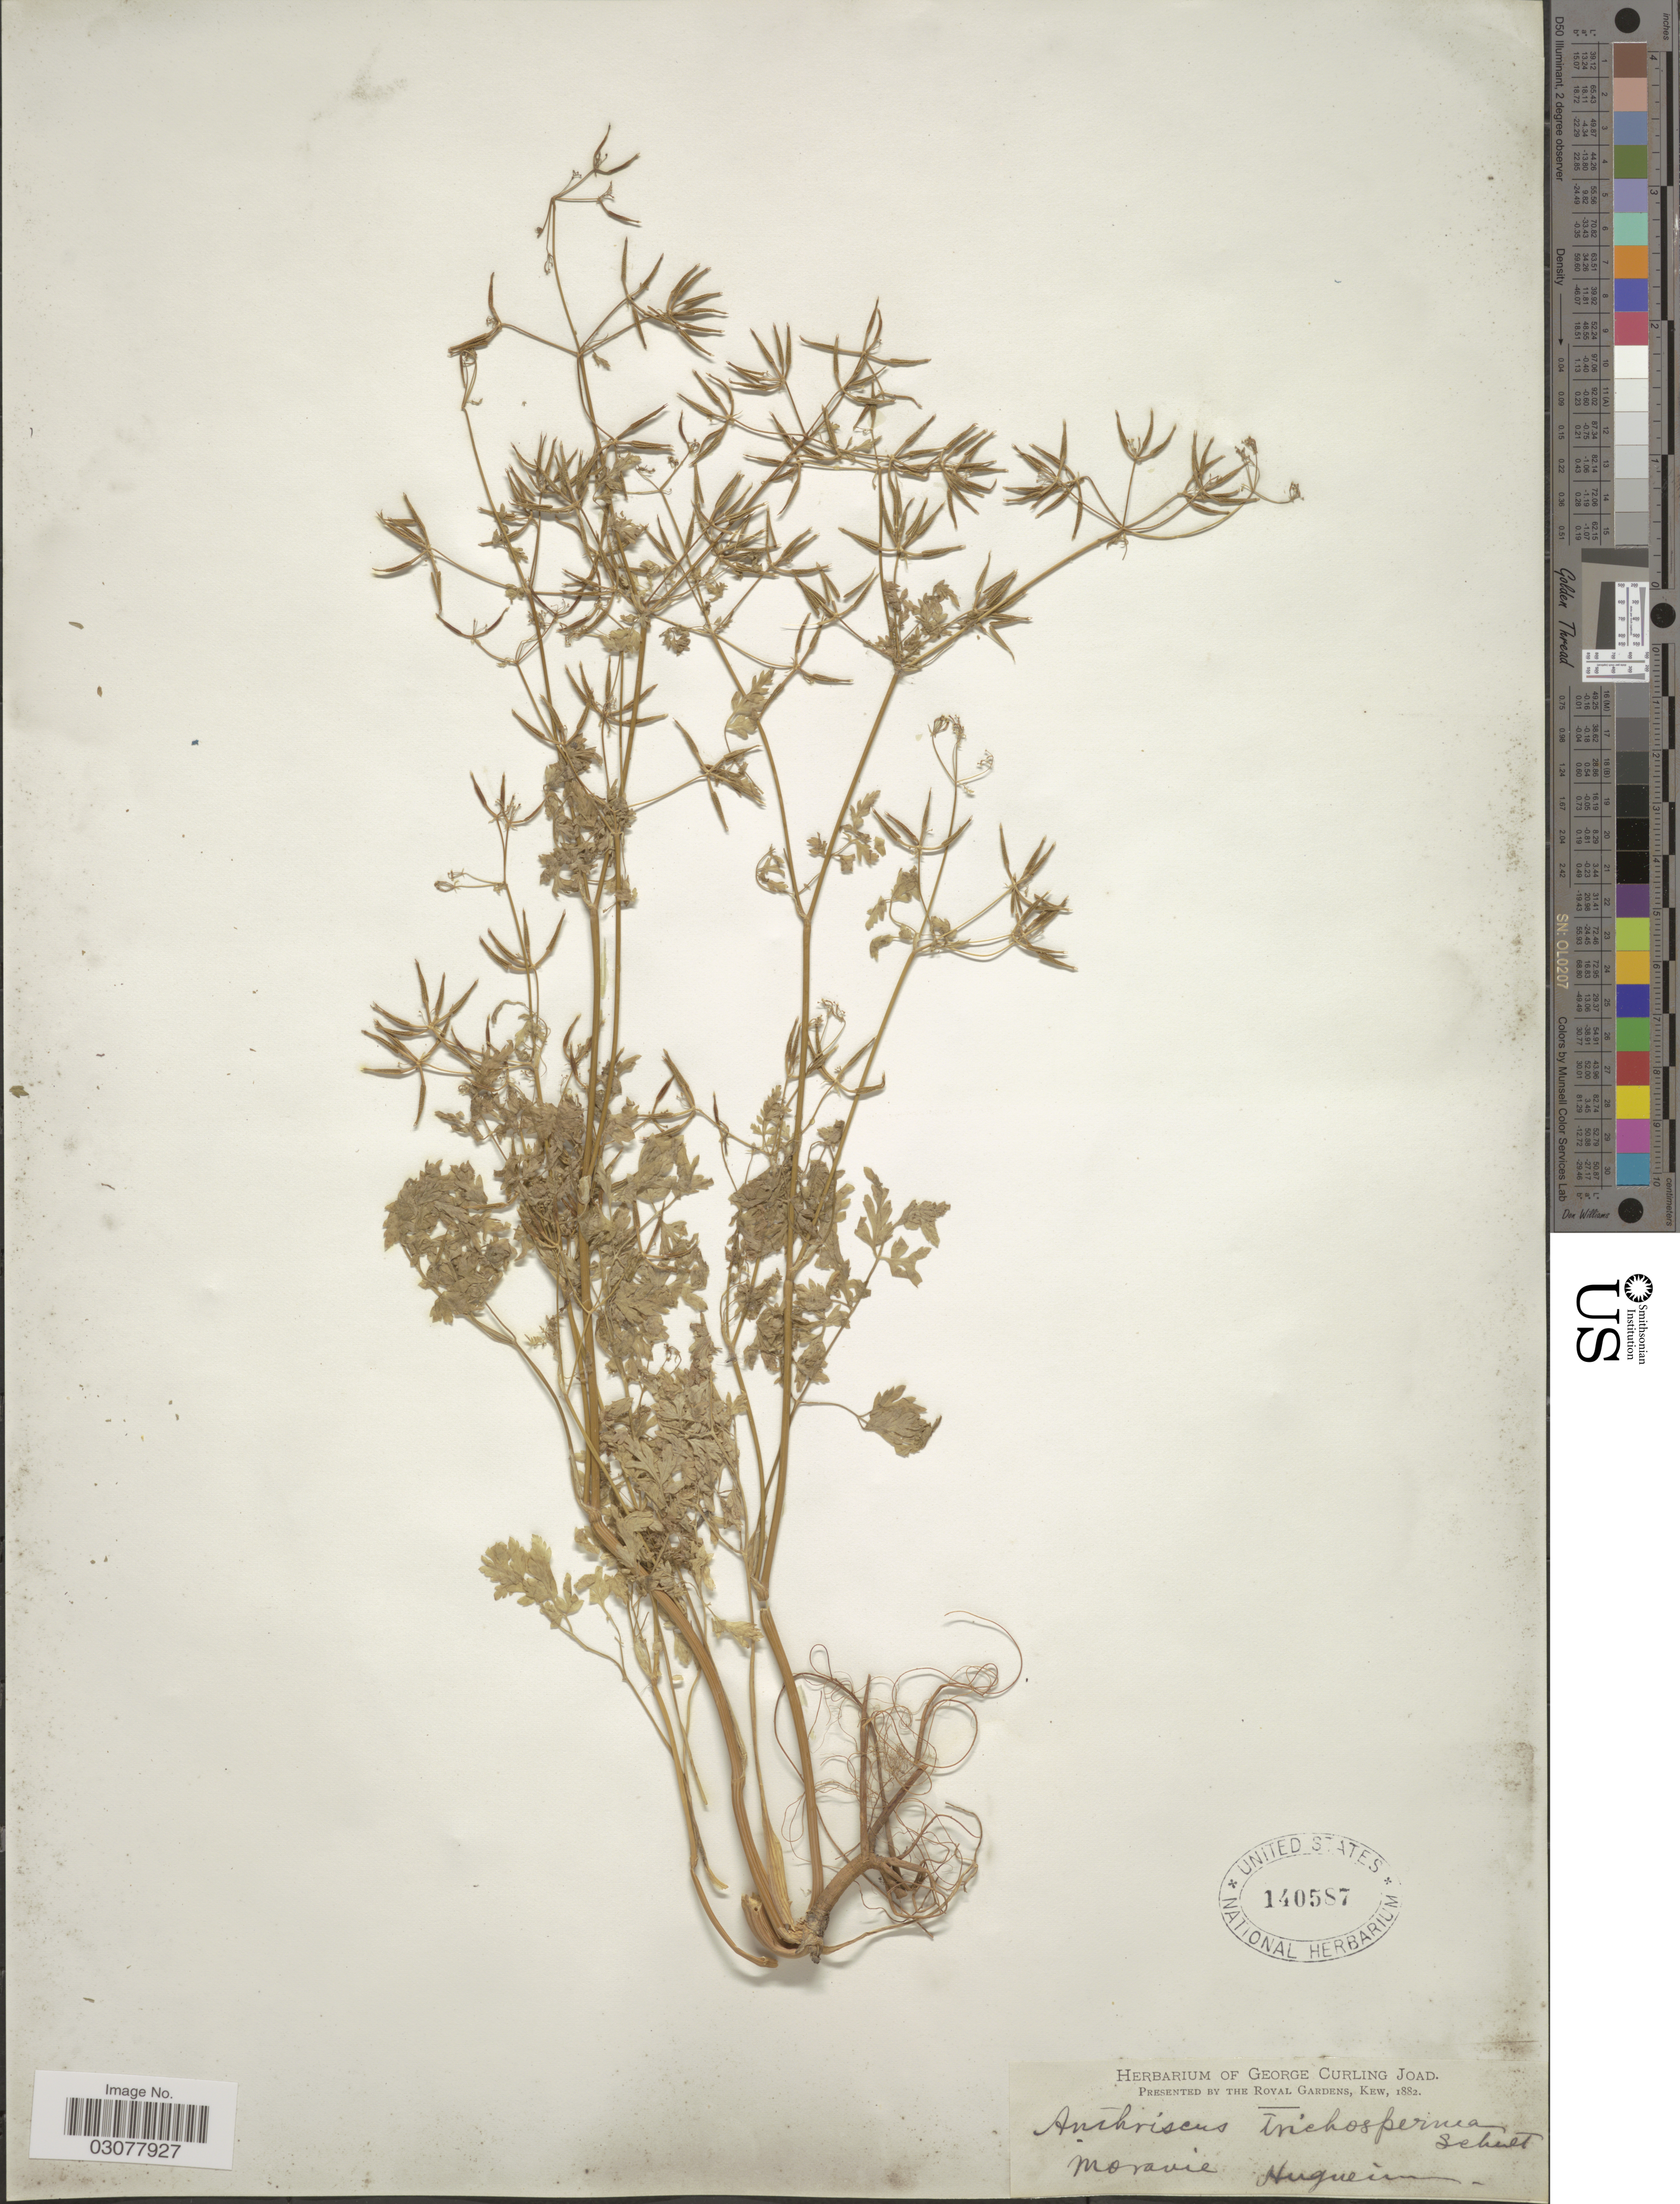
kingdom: Plantae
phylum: Tracheophyta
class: Magnoliopsida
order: Apiales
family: Apiaceae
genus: Anthriscus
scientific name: Anthriscus cerefolium var. trichocarpus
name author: Neilr.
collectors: Huguenin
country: Czechia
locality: Moravie.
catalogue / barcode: US 140587